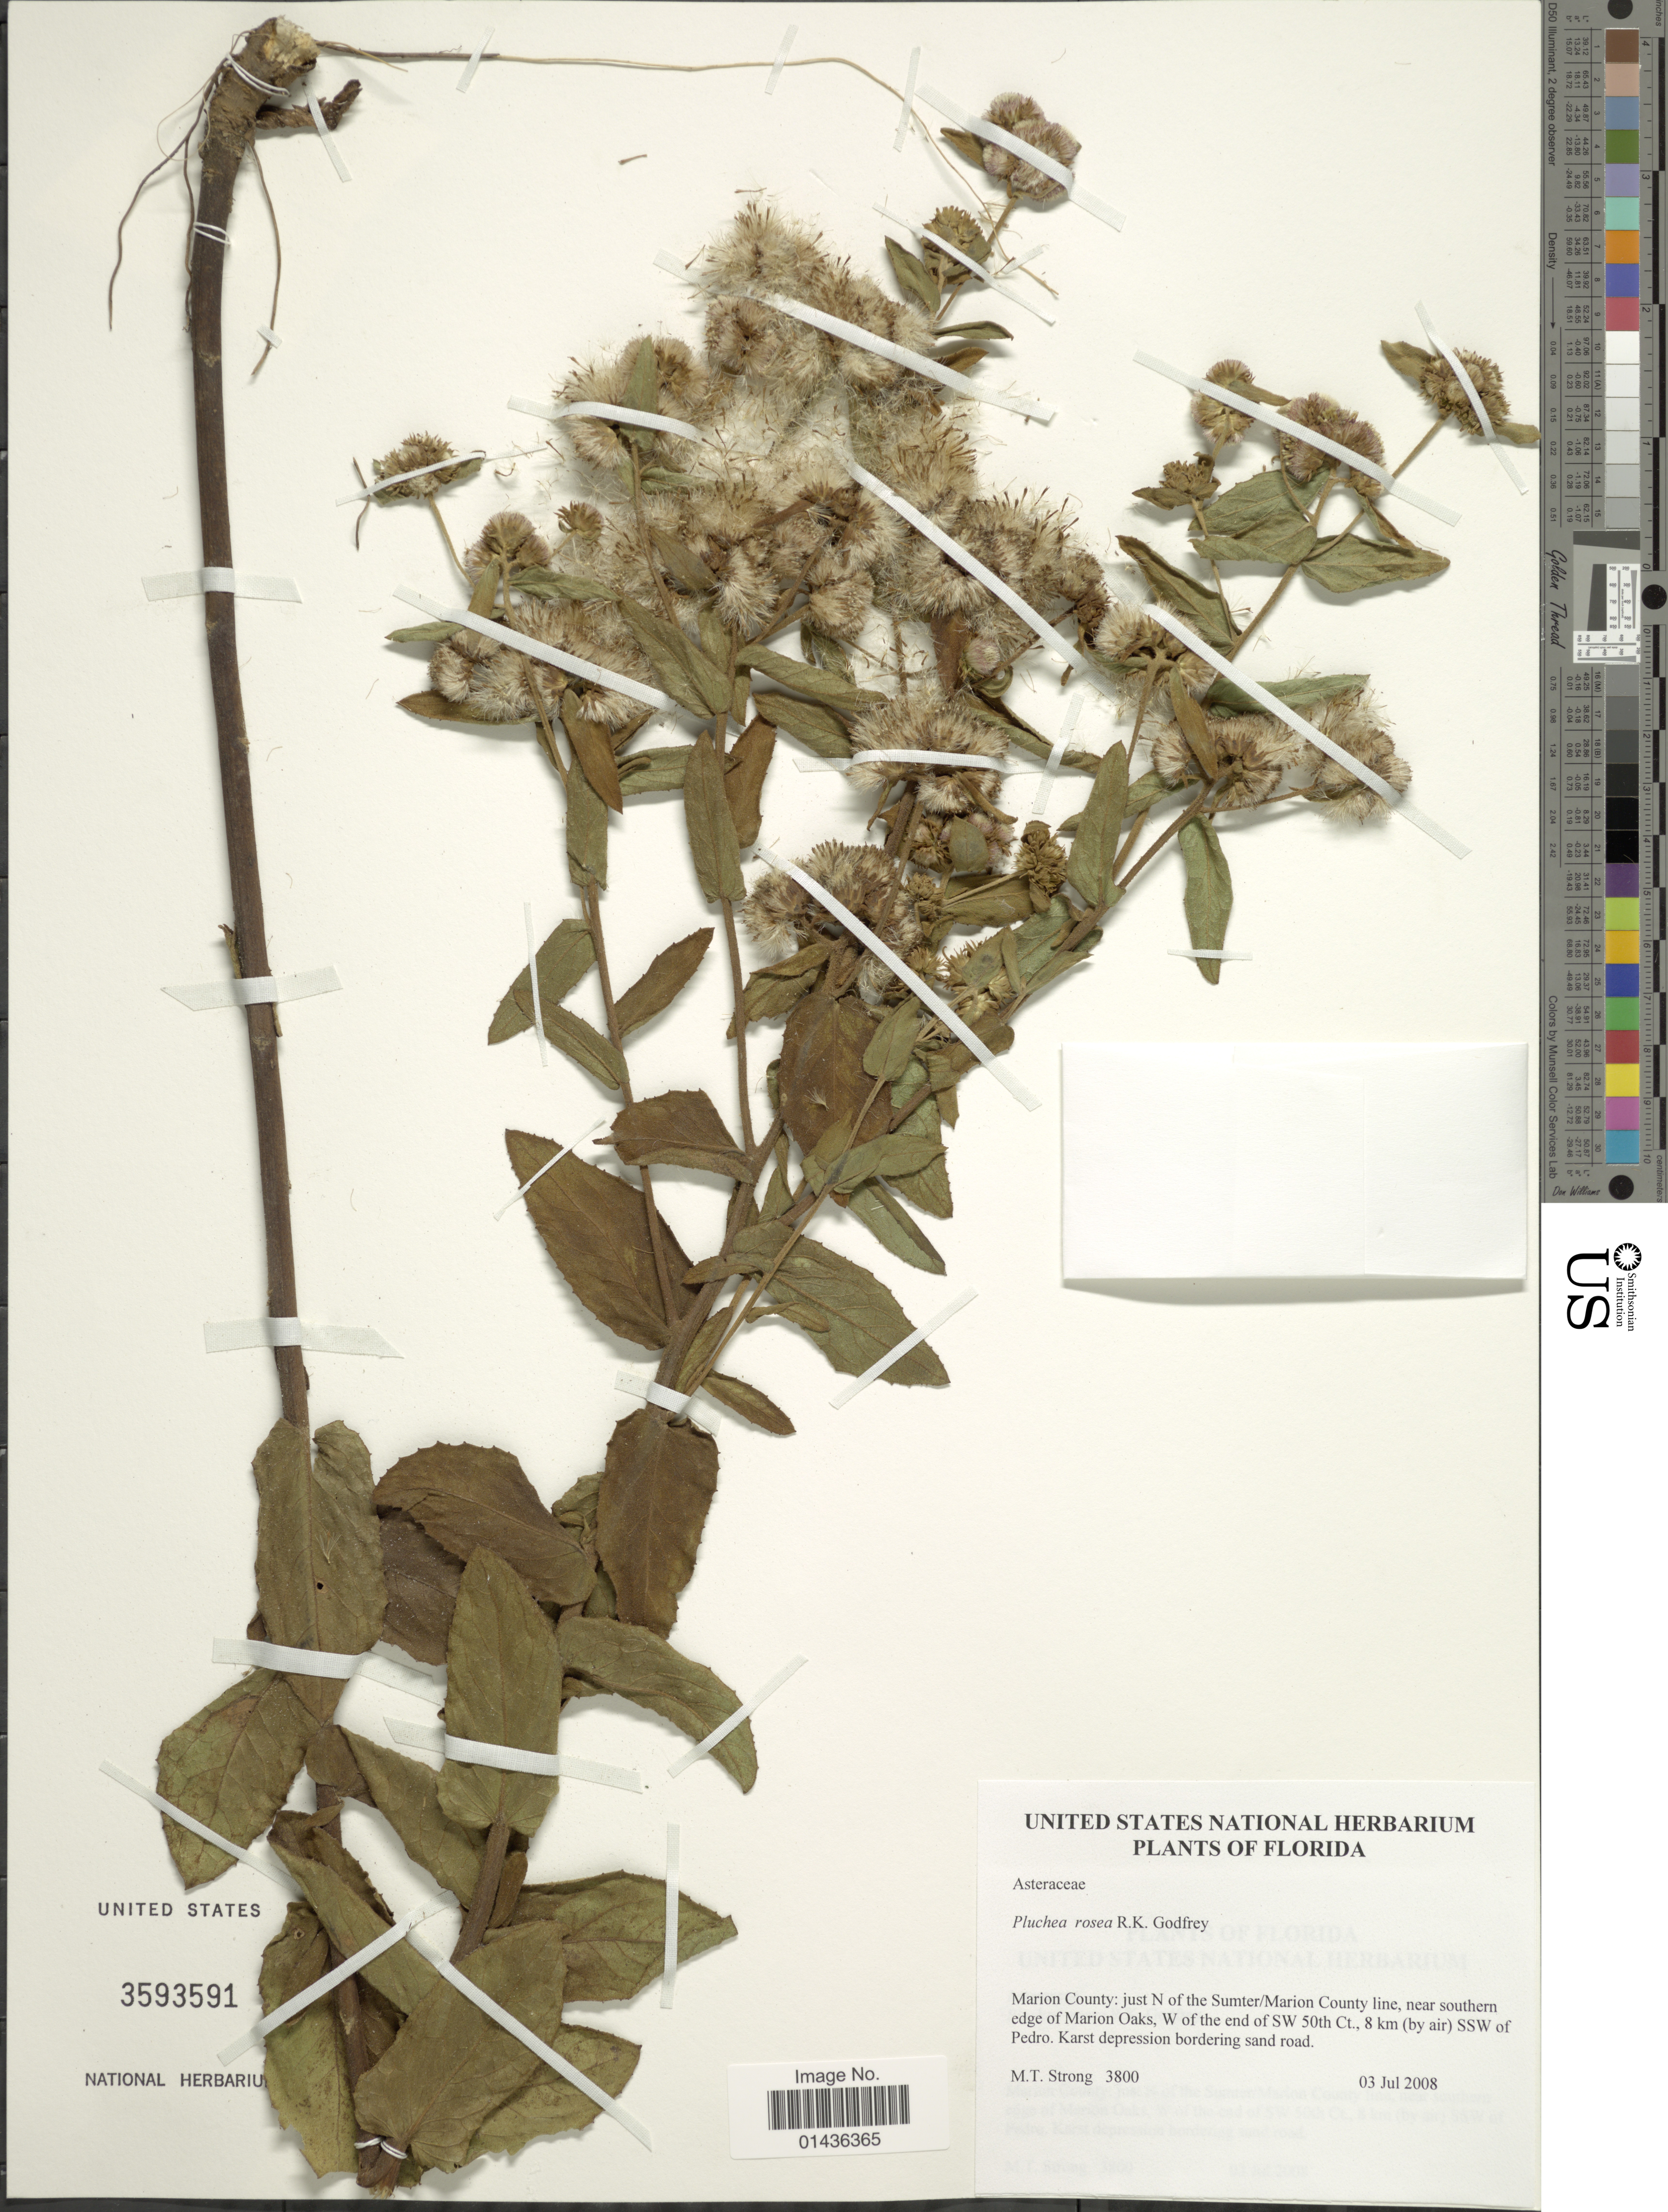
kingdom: Plantae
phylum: Tracheophyta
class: Magnoliopsida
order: Asterales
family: Asteraceae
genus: Pluchea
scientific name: Pluchea rosea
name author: R.K. Godfrey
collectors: M. T. Strong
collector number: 3800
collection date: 2008-07-03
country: United States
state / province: Florida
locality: Marion County, just N of the Sumter/ Marion County line, near southern edge of Marion Oaks, W of the enf of SW 50th Ct., 8 km (by air) SSW of Pedro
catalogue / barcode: US 3593591